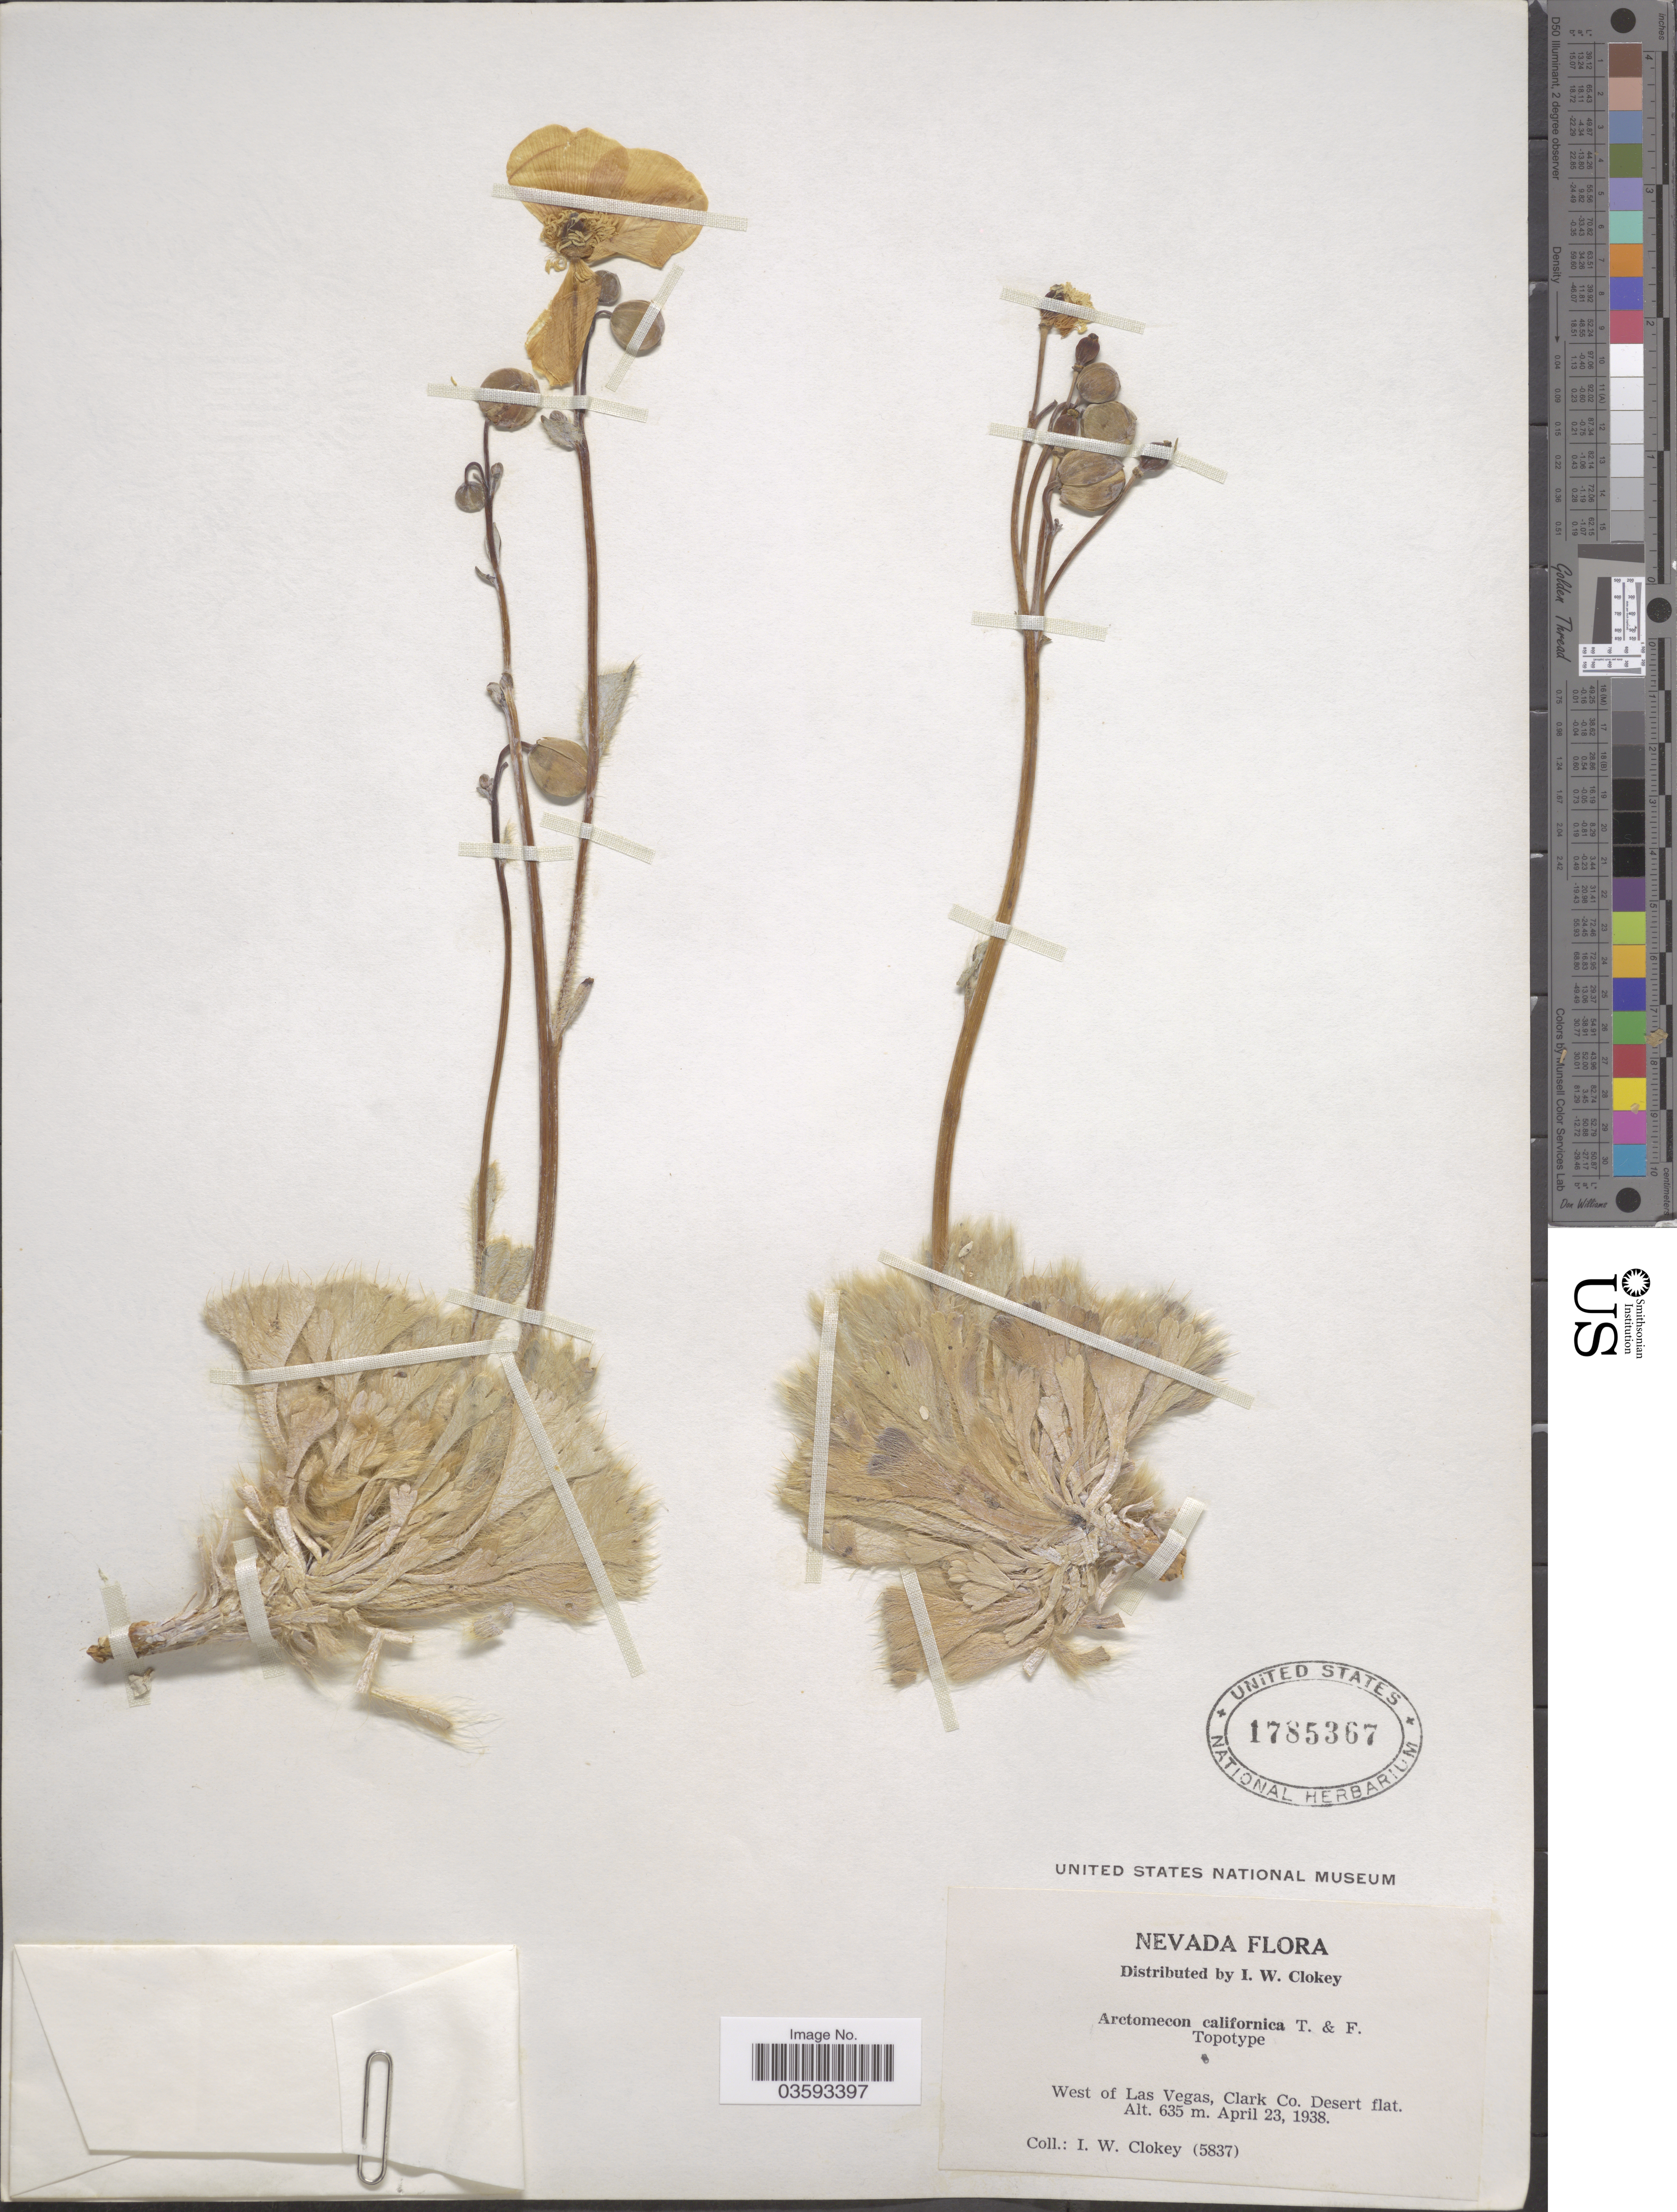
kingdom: Plantae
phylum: Tracheophyta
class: Magnoliopsida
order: Ranunculales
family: Papaveraceae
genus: Arctomecon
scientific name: Arctomecon californica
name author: Torr. & Frém.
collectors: I. W. Clokey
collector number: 5837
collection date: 1938-04-23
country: United States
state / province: Nevada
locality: West of Las Vegas, Clark Co. Desert flat.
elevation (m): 635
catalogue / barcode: US 1785367